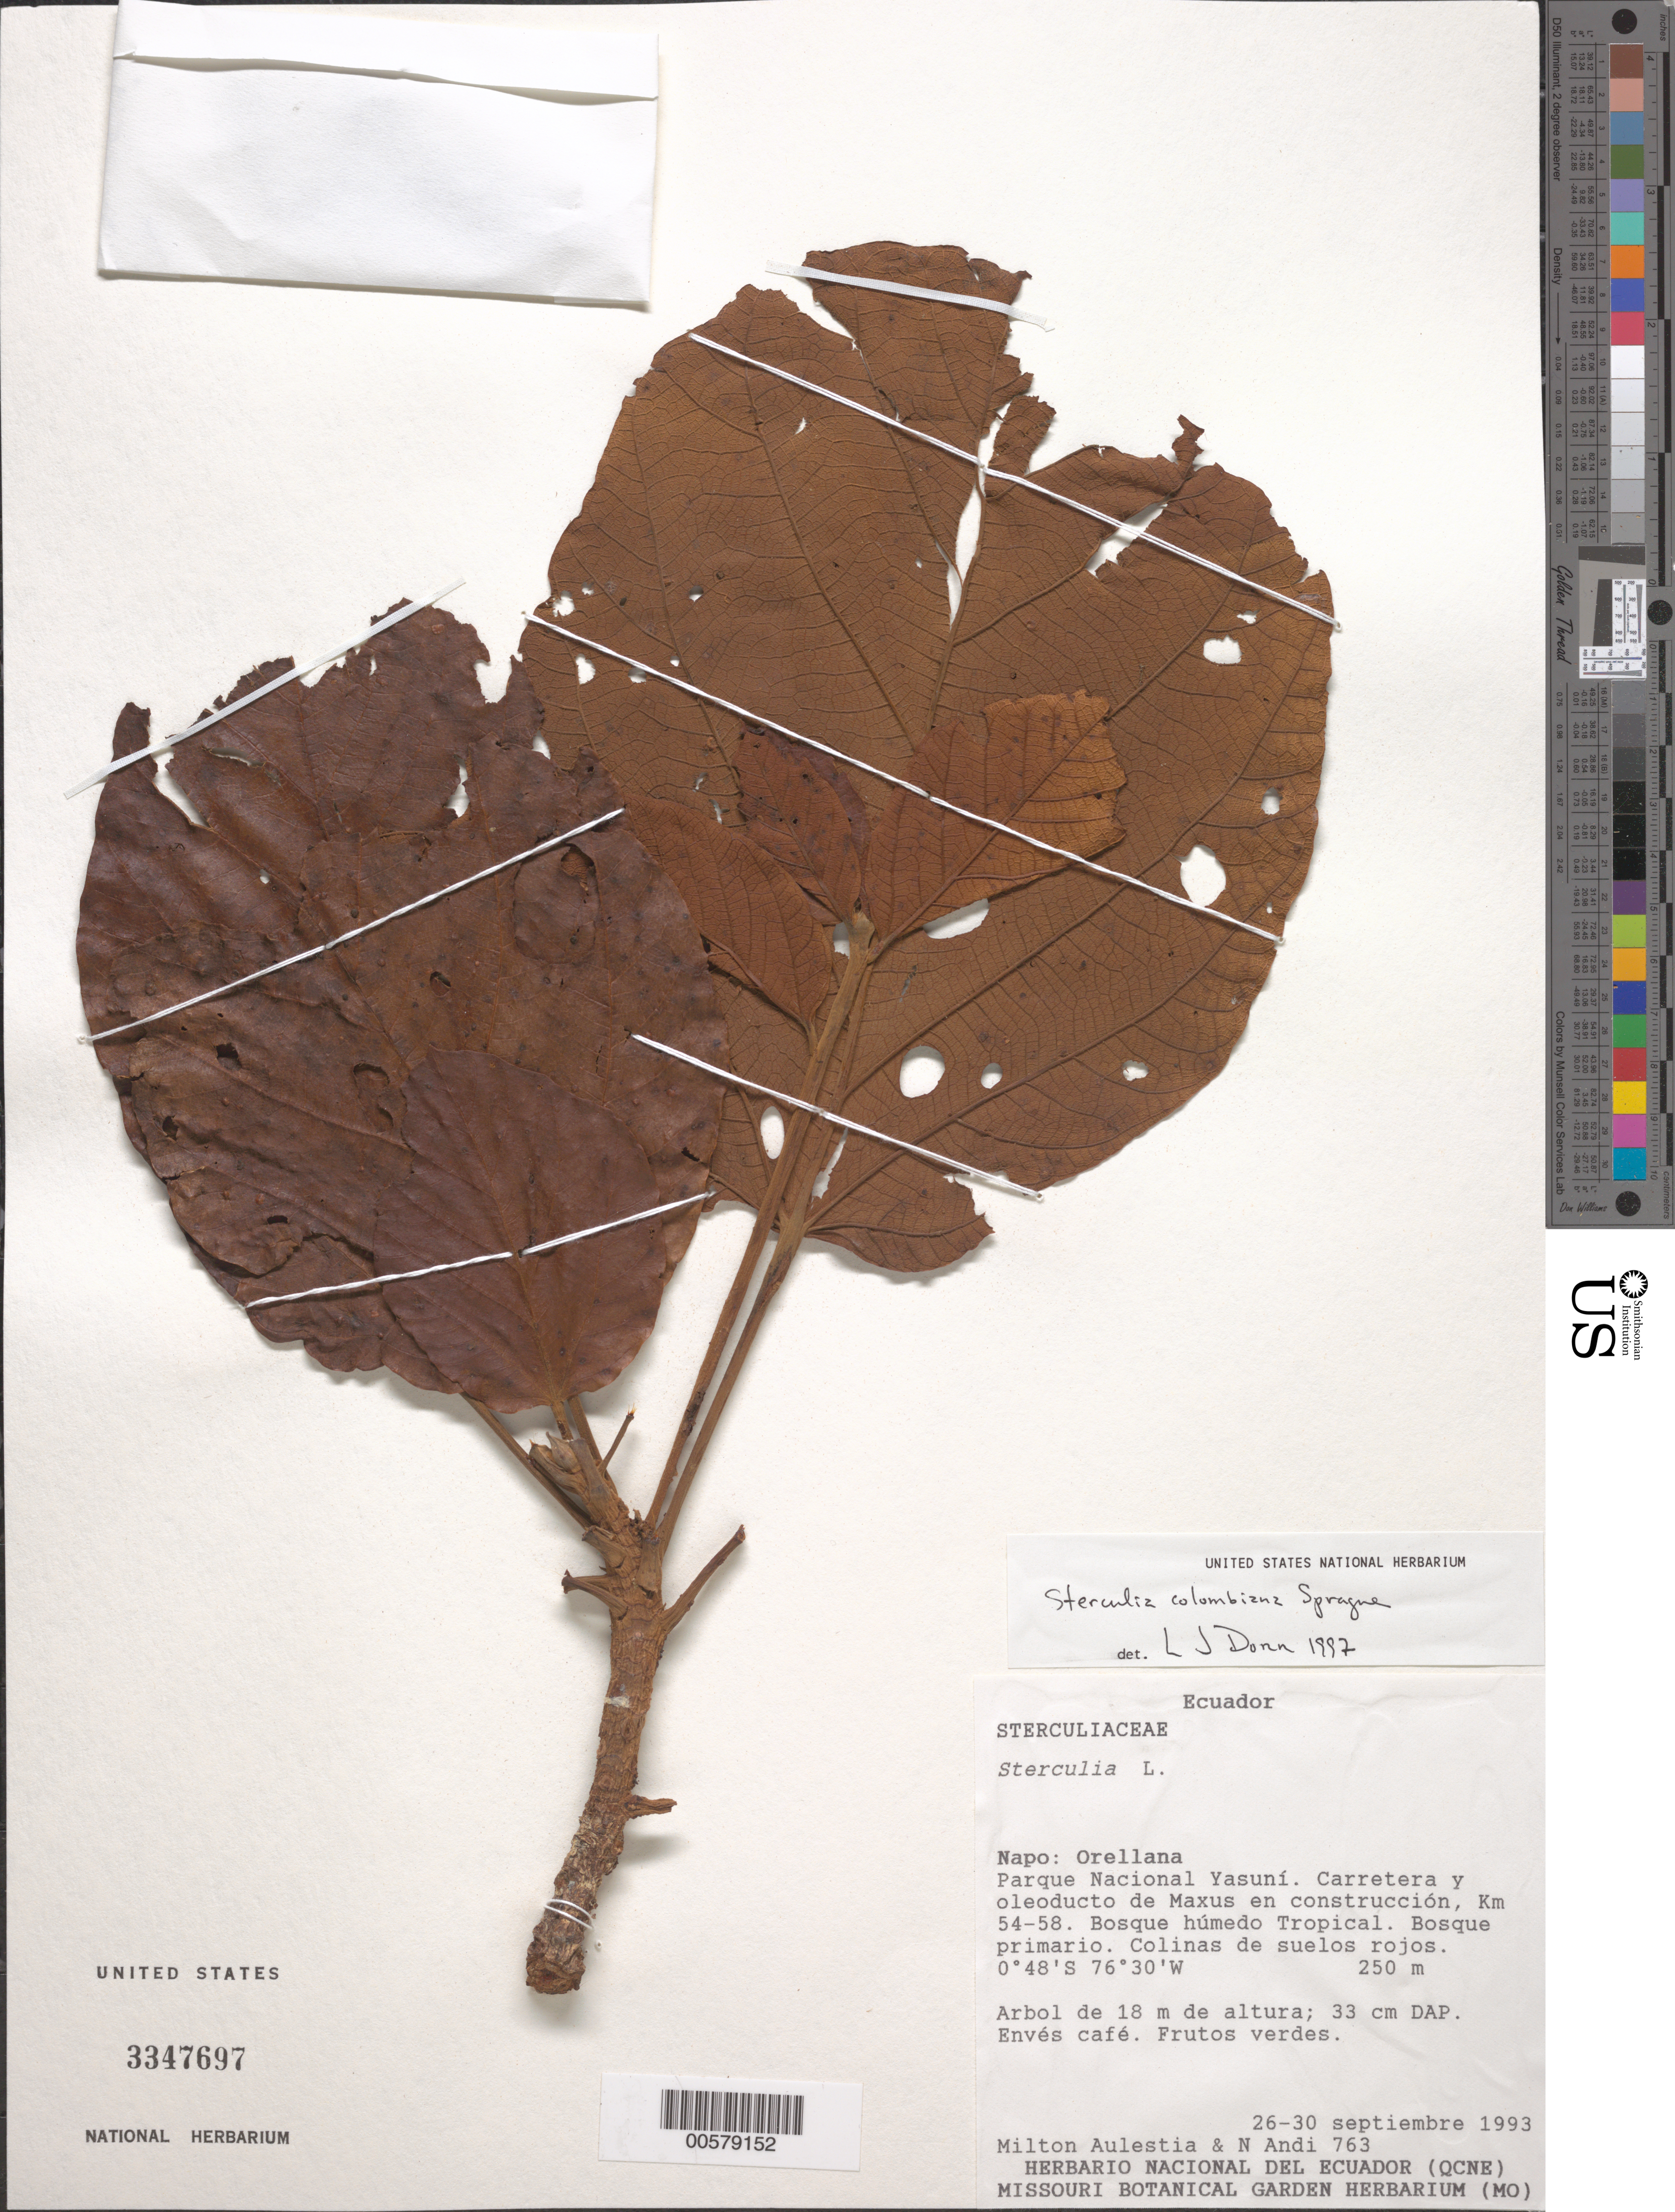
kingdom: Plantae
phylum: Tracheophyta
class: Magnoliopsida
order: Malvales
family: Malvaceae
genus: Sterculia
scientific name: Sterculia colombiana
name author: Sprague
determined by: Dorr, L. J., (BOT), Smithsonian Institution - National Museum of Natural History (UNITED STATES)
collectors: M. Aulestia & N. Andi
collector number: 763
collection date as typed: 26 Sep 1993 to 30 Sep 1993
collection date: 1993-09-26/1993-09-30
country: Ecuador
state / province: Napo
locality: Orellana. Parque Nacional Yasuní, Carretera y oleoducto de Maxus en construcción, km 54-58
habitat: Bosque húmedo Tropical, bosque primario, colinas de suelos rojos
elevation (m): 250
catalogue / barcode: US 3347697